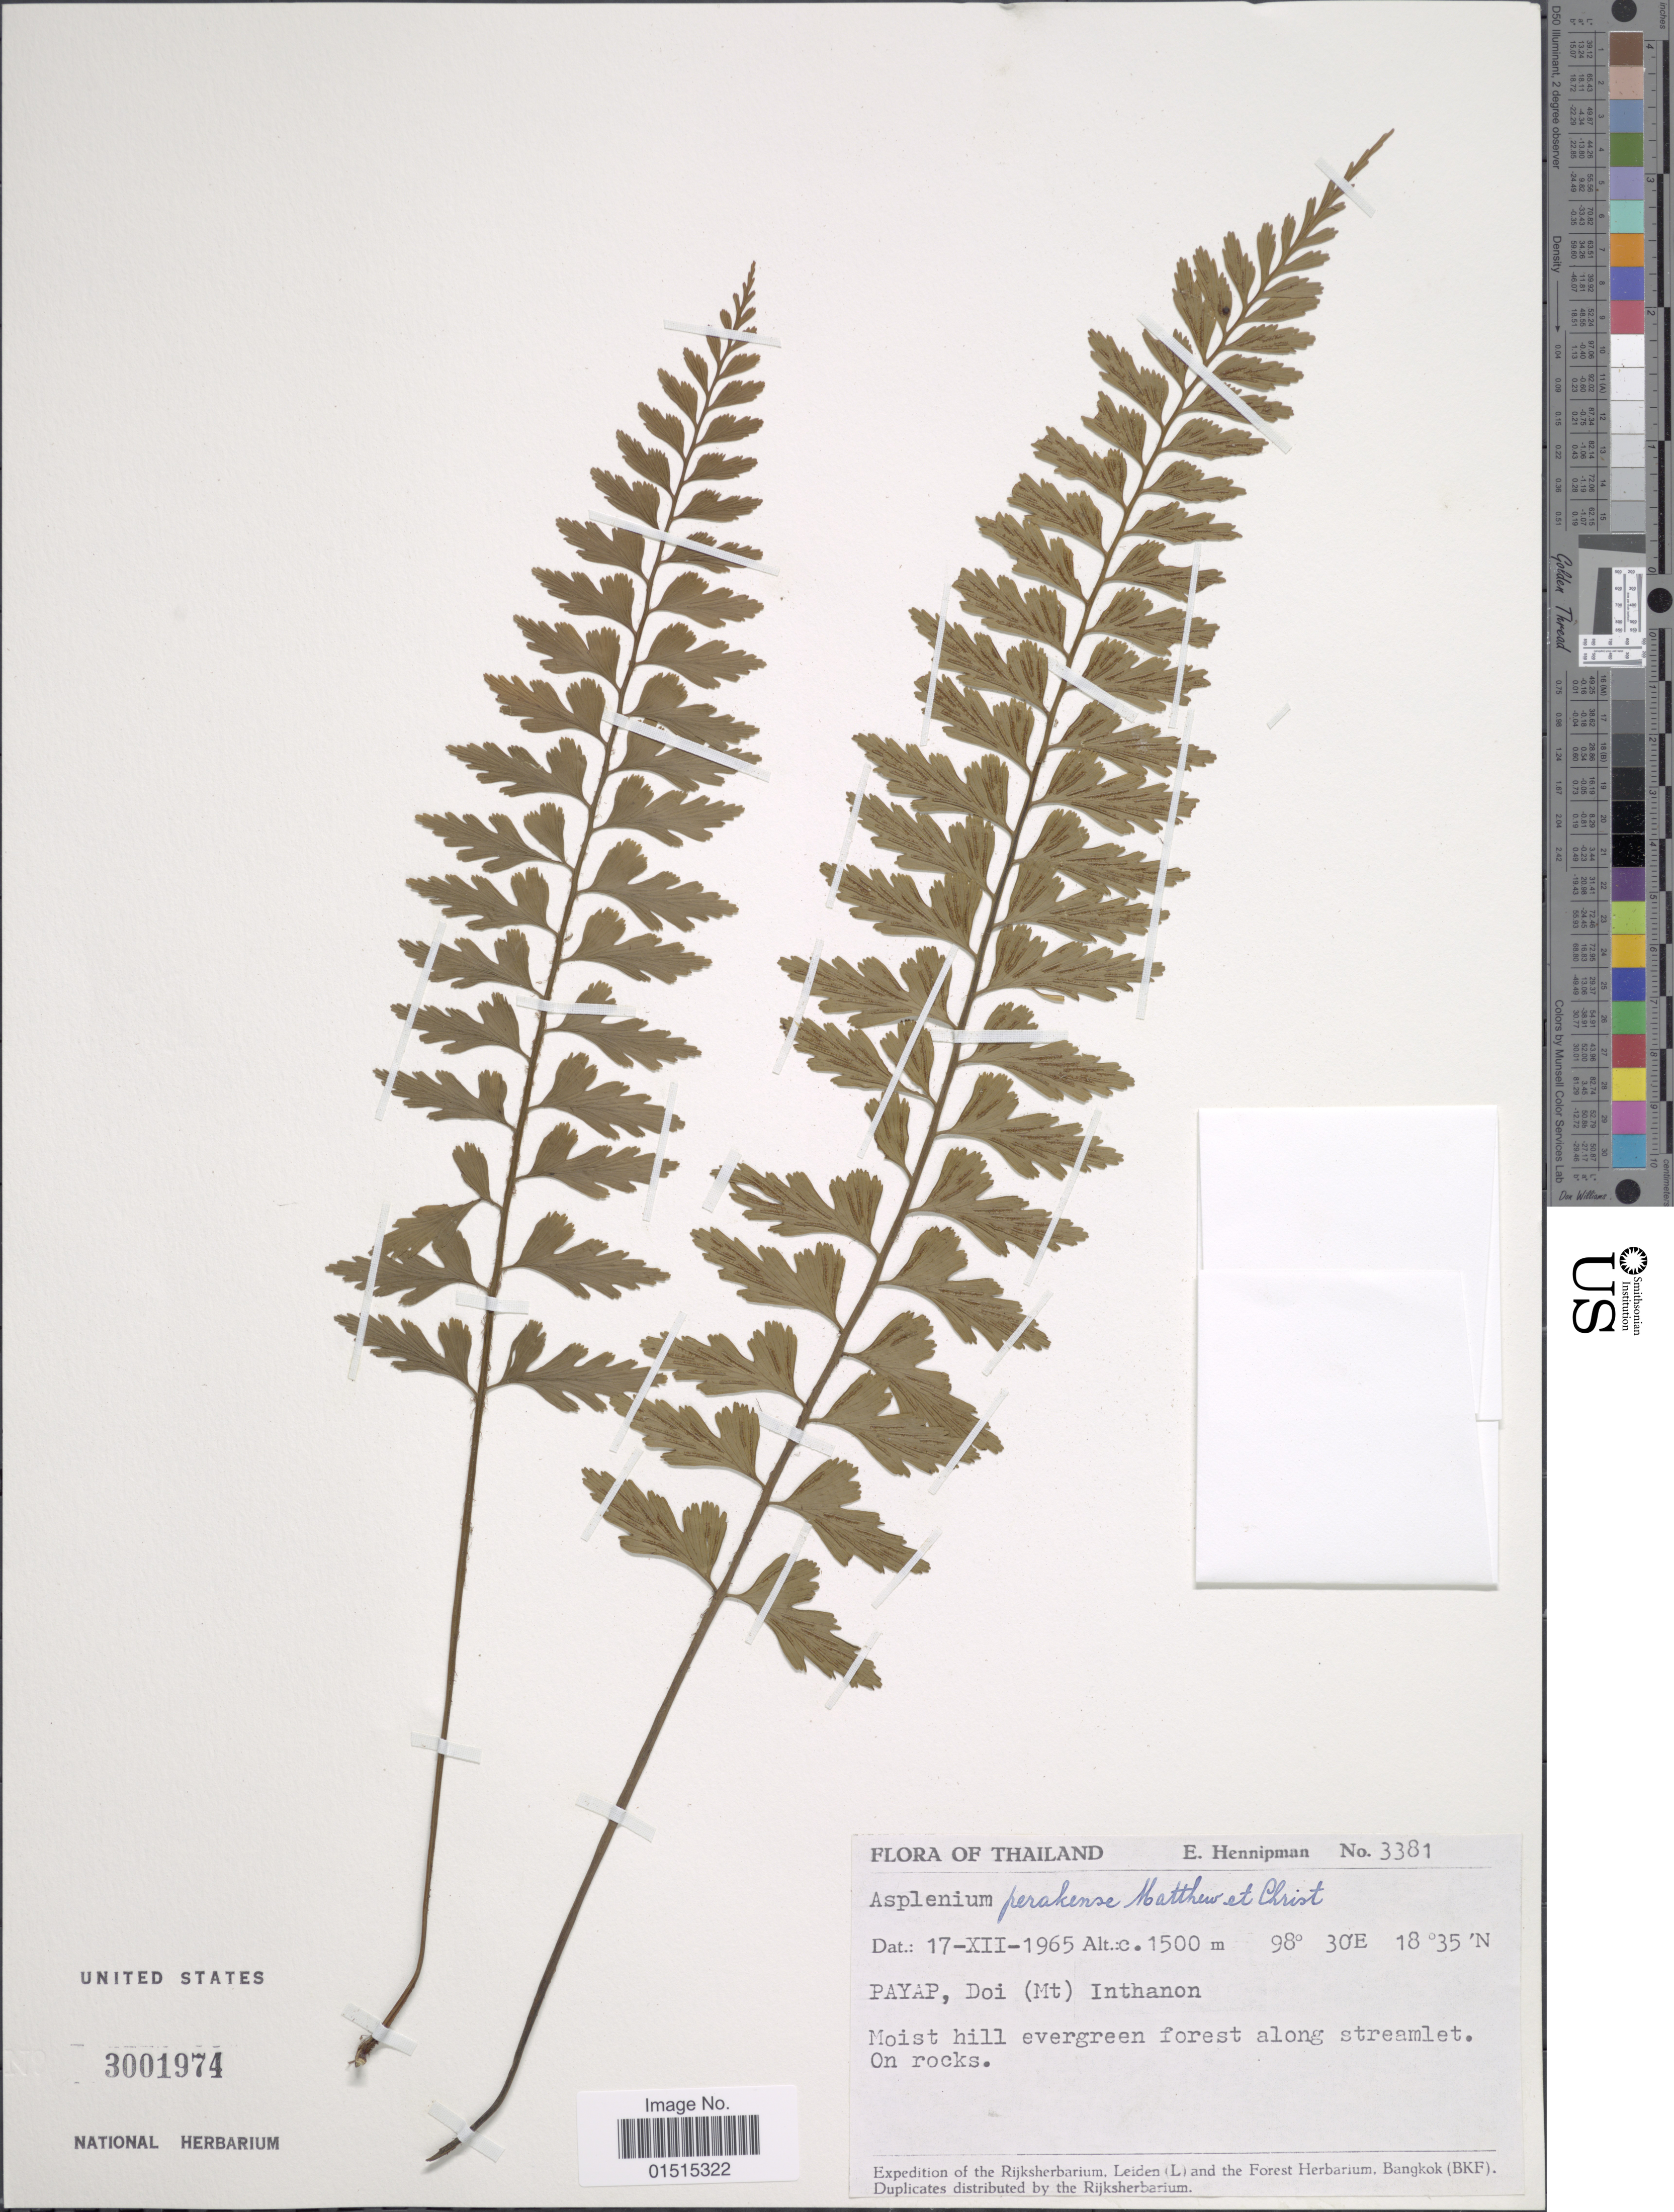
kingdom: Plantae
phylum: Tracheophyta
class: Polypodiopsida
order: Polypodiales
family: Aspleniaceae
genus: Asplenium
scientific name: Asplenium perakense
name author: B. Mathew & Christ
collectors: E. Hennipman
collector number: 3381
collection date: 1965-12-17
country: Thailand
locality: Payap, Doi (Mt) Inthanon, Moist hill evergeen forest along streamlet, on rocks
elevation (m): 1500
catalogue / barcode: US 3001974